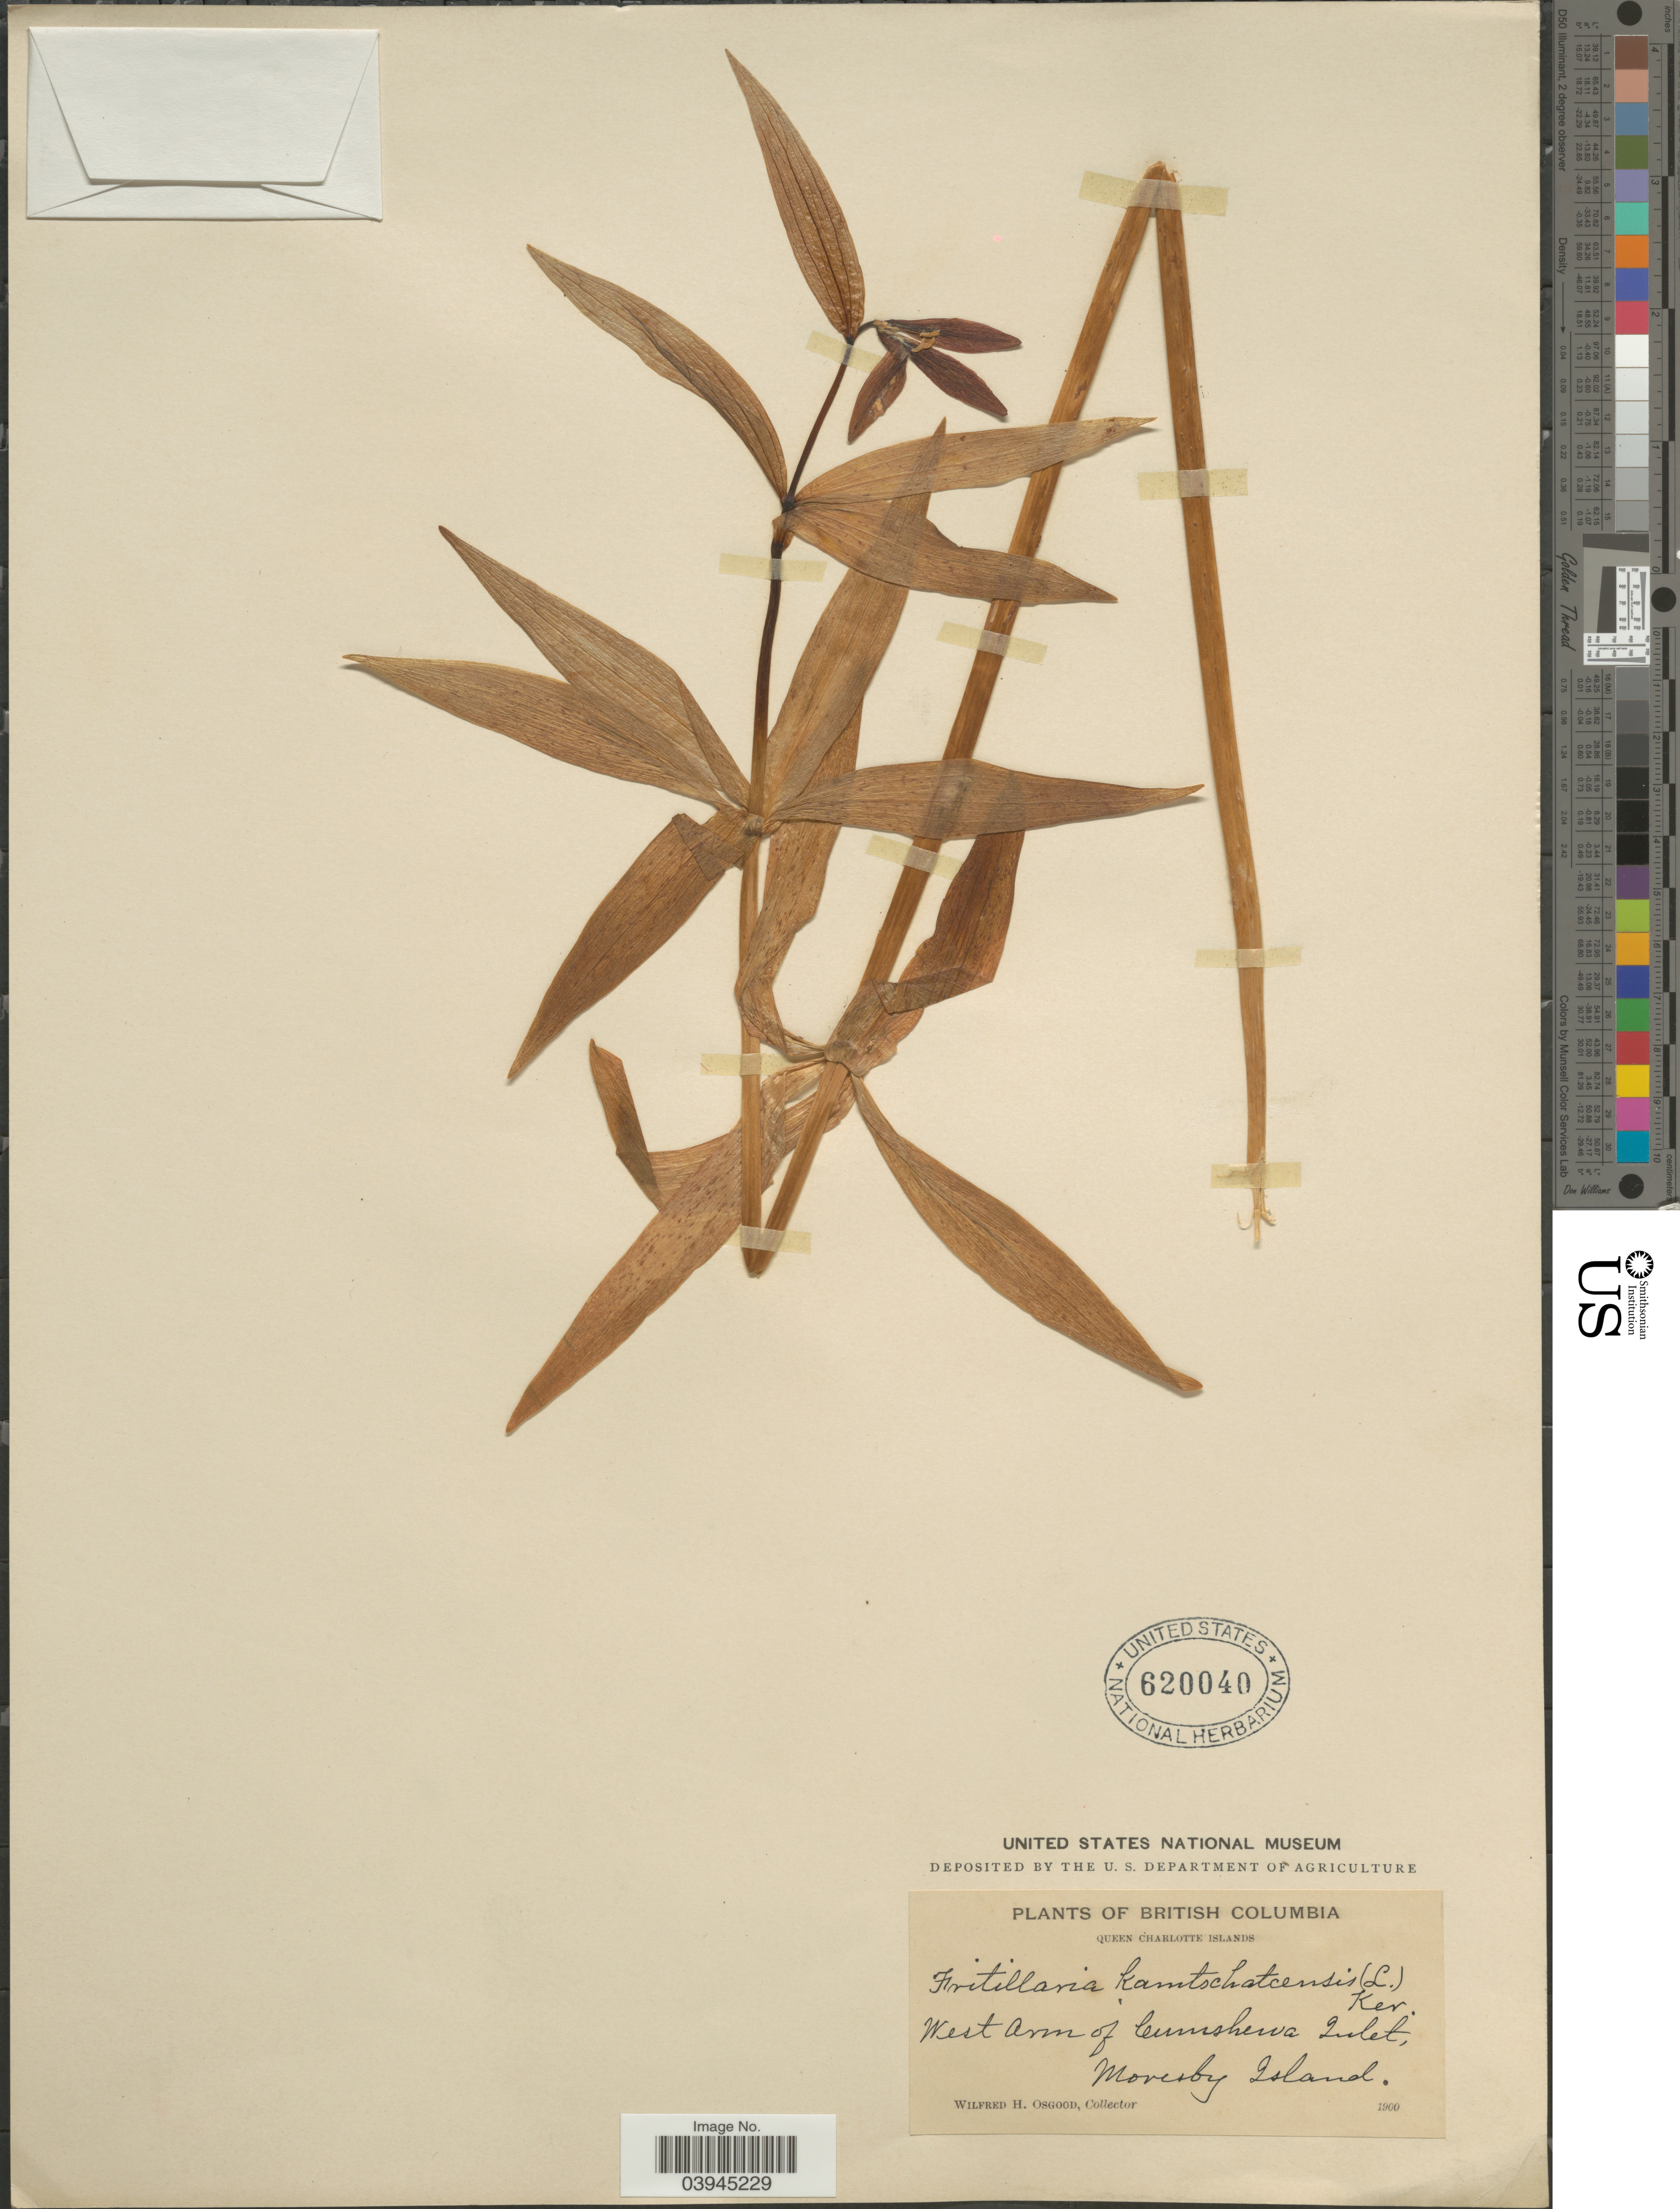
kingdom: Plantae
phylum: Tracheophyta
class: Liliopsida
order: Liliales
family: Liliaceae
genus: Fritillaria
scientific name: Fritillaria camschatcensis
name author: (L.) Ker Gawl.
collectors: W. Osgood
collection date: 1900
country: Canada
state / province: British Columbia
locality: Queen Charlotte Islands. West Arm of Cumshewa Inlet, Moresby Island.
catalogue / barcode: US 620040